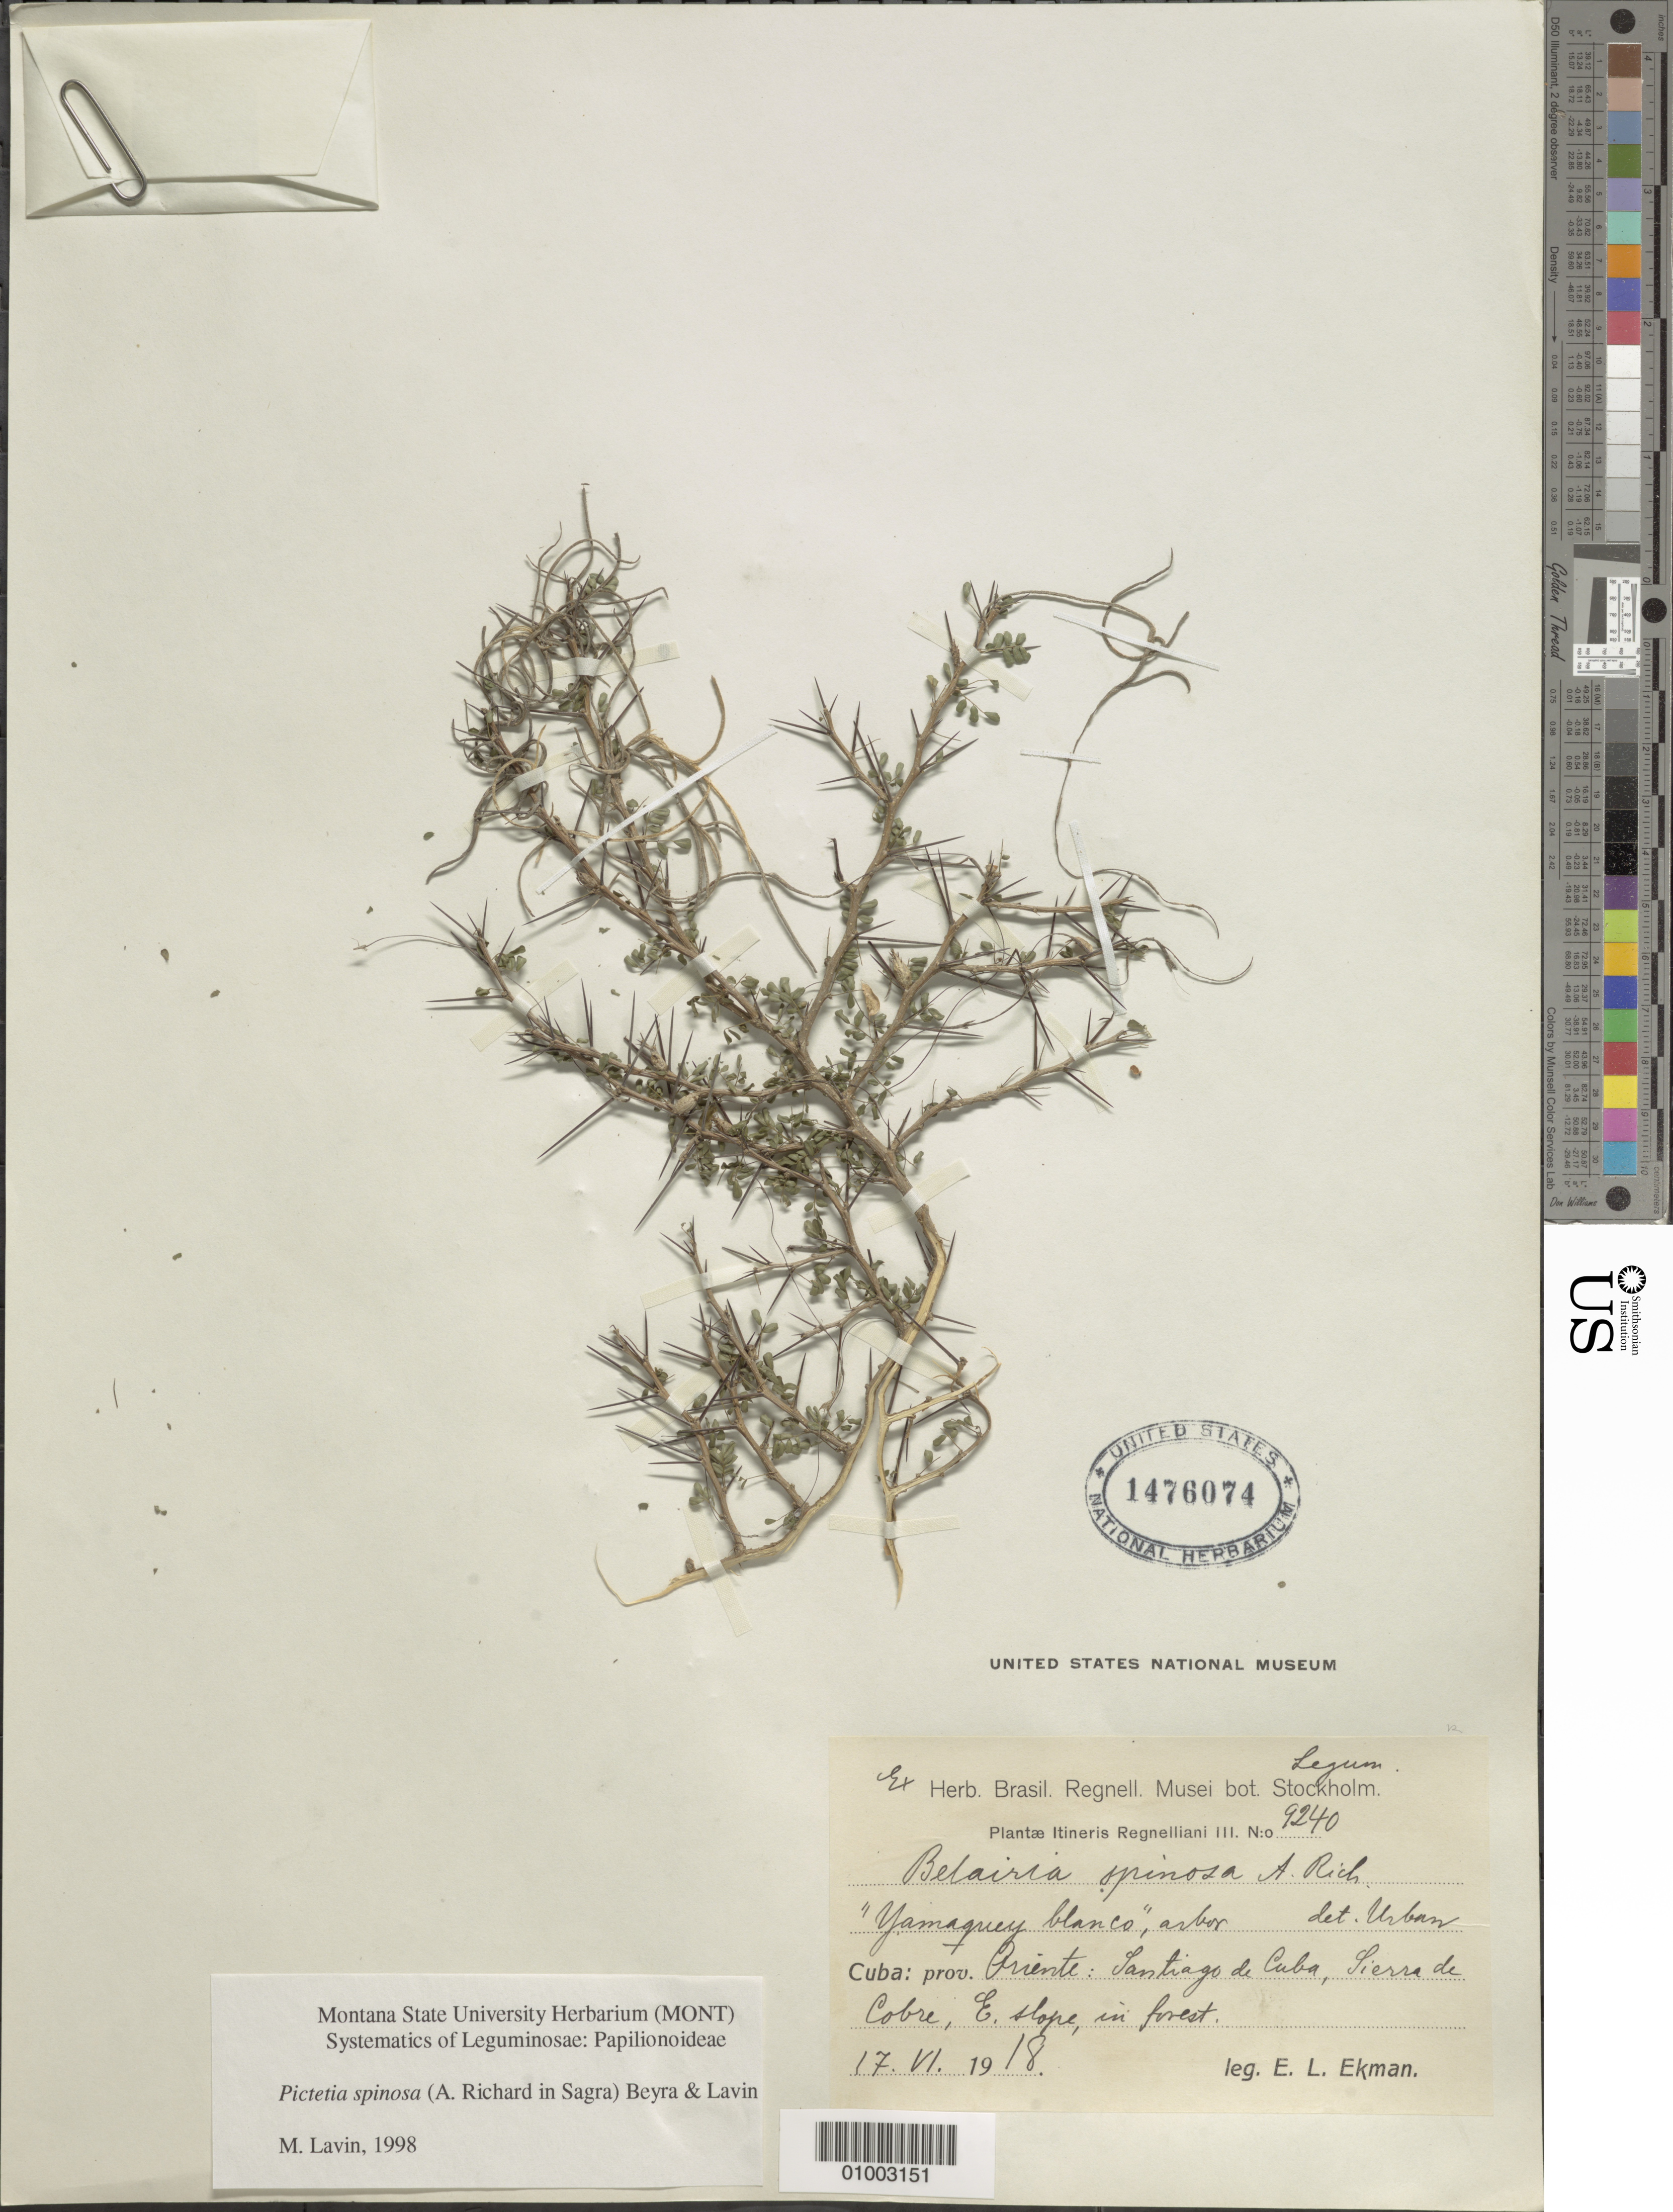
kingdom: Plantae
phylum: Tracheophyta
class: Magnoliopsida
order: Fabales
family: Fabaceae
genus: Pictetia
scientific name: Pictetia spinosa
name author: (A. Rich.) Beyra & Lavin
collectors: E. L. Ekman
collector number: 9240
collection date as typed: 17 Jun 1918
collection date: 1918-06-17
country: Cuba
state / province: Santiago de Cuba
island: Cuba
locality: Santiago de Cuba, Sierra de Cobre, east slope in forest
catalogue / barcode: US 1476074